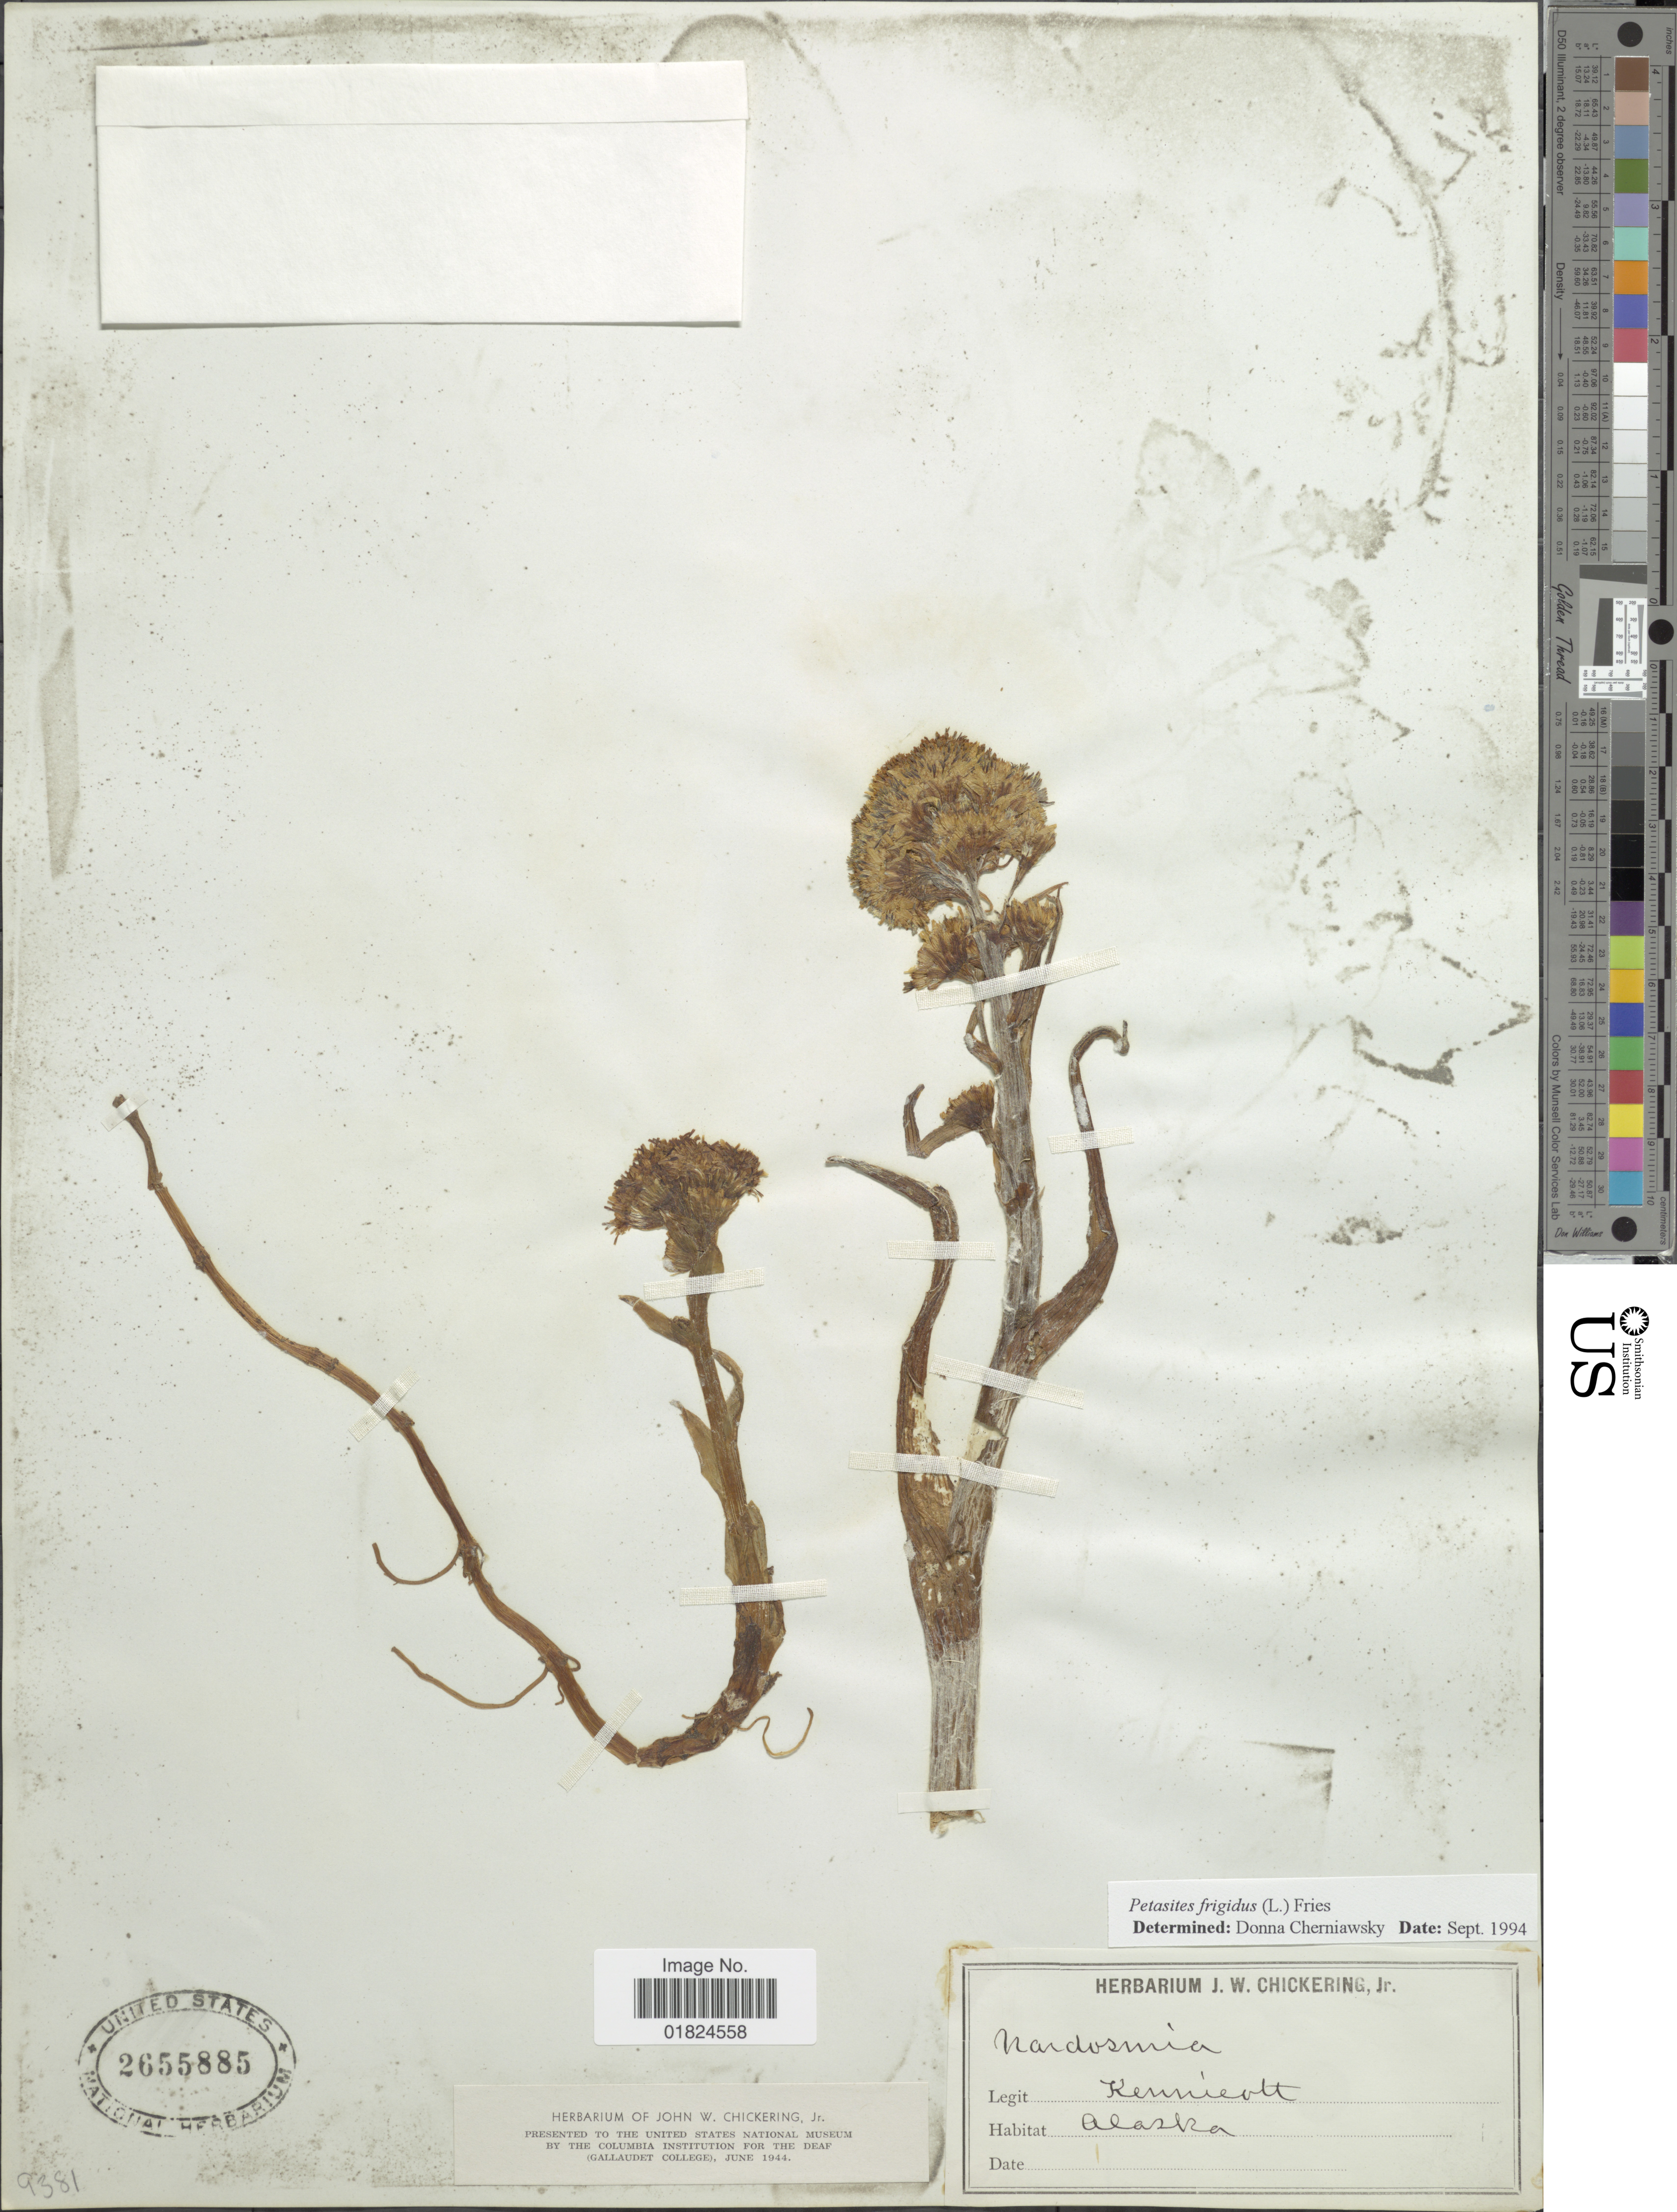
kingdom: Plantae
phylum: Tracheophyta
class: Magnoliopsida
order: Asterales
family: Asteraceae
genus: Petasites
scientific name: Petasites frigidus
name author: (L.) Fr.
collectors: R. Kennicott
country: United States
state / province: Alaska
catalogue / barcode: US 2655885